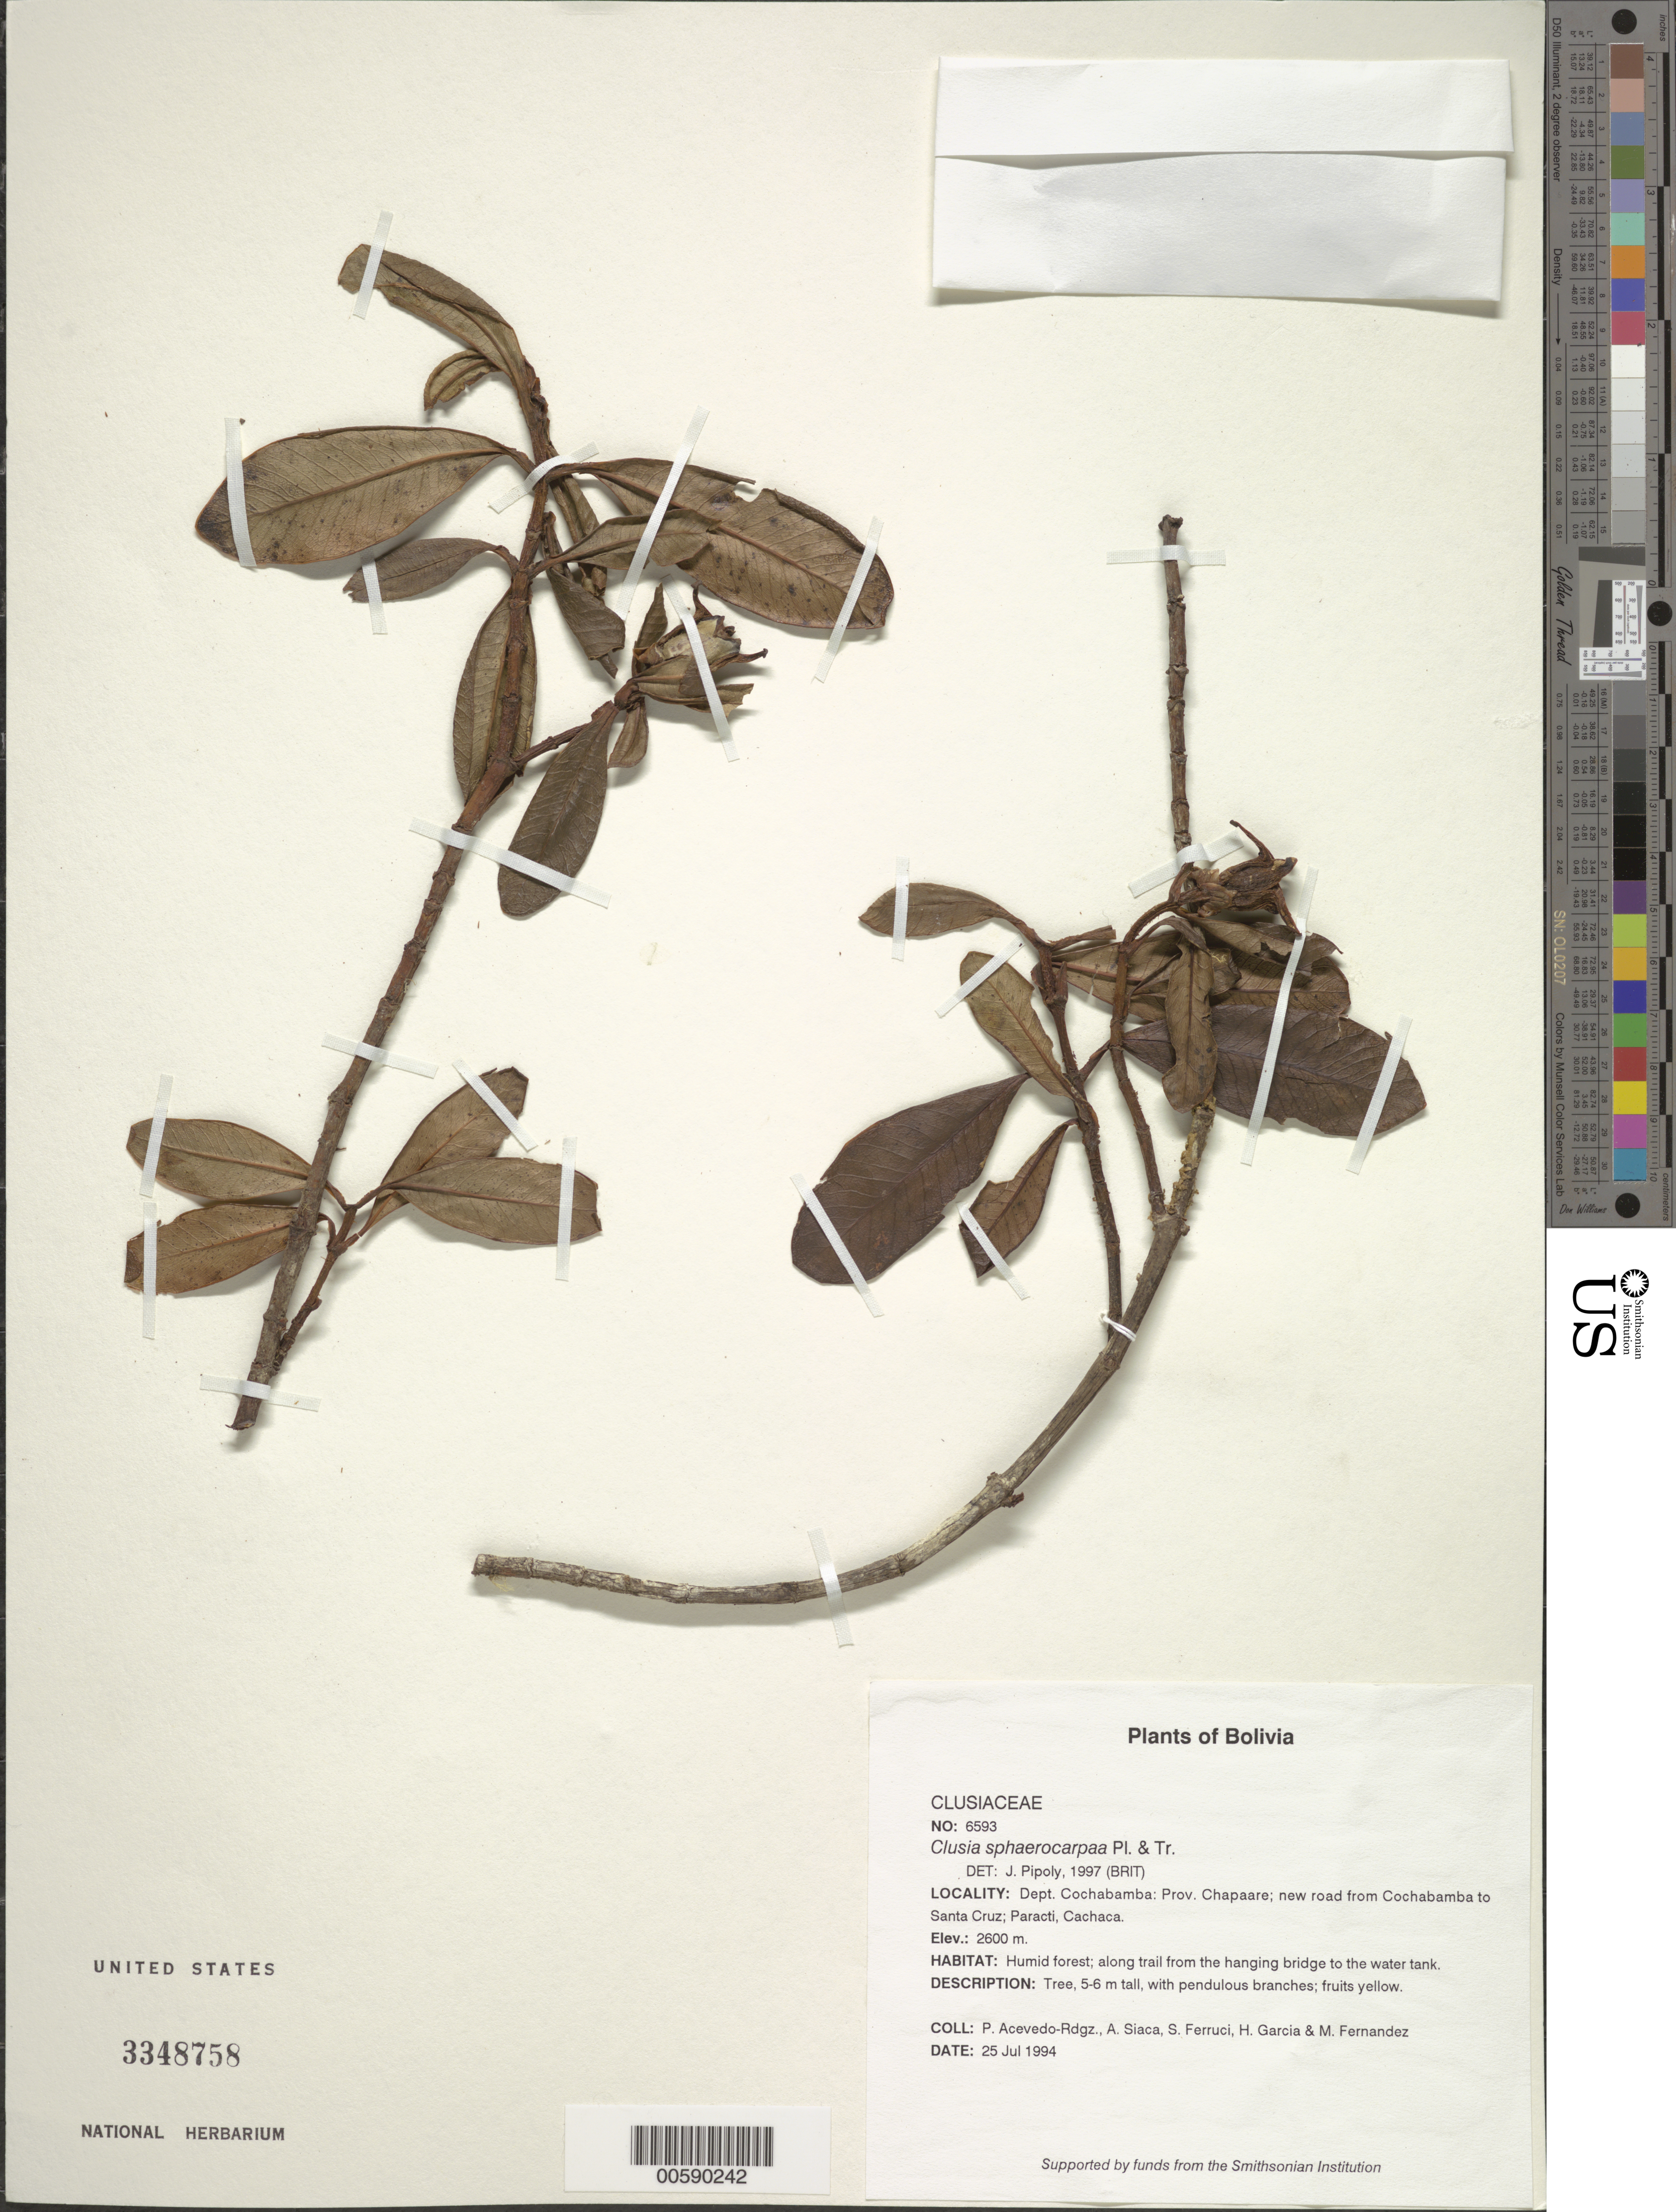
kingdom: Plantae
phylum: Tracheophyta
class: Magnoliopsida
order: Malpighiales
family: Clusiaceae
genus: Clusia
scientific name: Clusia sphaerocarpa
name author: Planch. & Triana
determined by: Pipoly, J. J., III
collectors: P. Acevedo-Rodr., A. Siaca, S. Ferrucci, H. Garcia & M. Fernández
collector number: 6593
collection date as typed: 25 Jul 1994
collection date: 1994-07-25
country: Bolivia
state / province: Cochabamba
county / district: Chapaare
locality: Depart. Cochabamba; Prov. Chapaare; new road from Cochabamba to Santa Cruz; Paracti, Cachaca.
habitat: Humid forest; along trail from the hanging bridge to the water tank.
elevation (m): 2600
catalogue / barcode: US 3348758